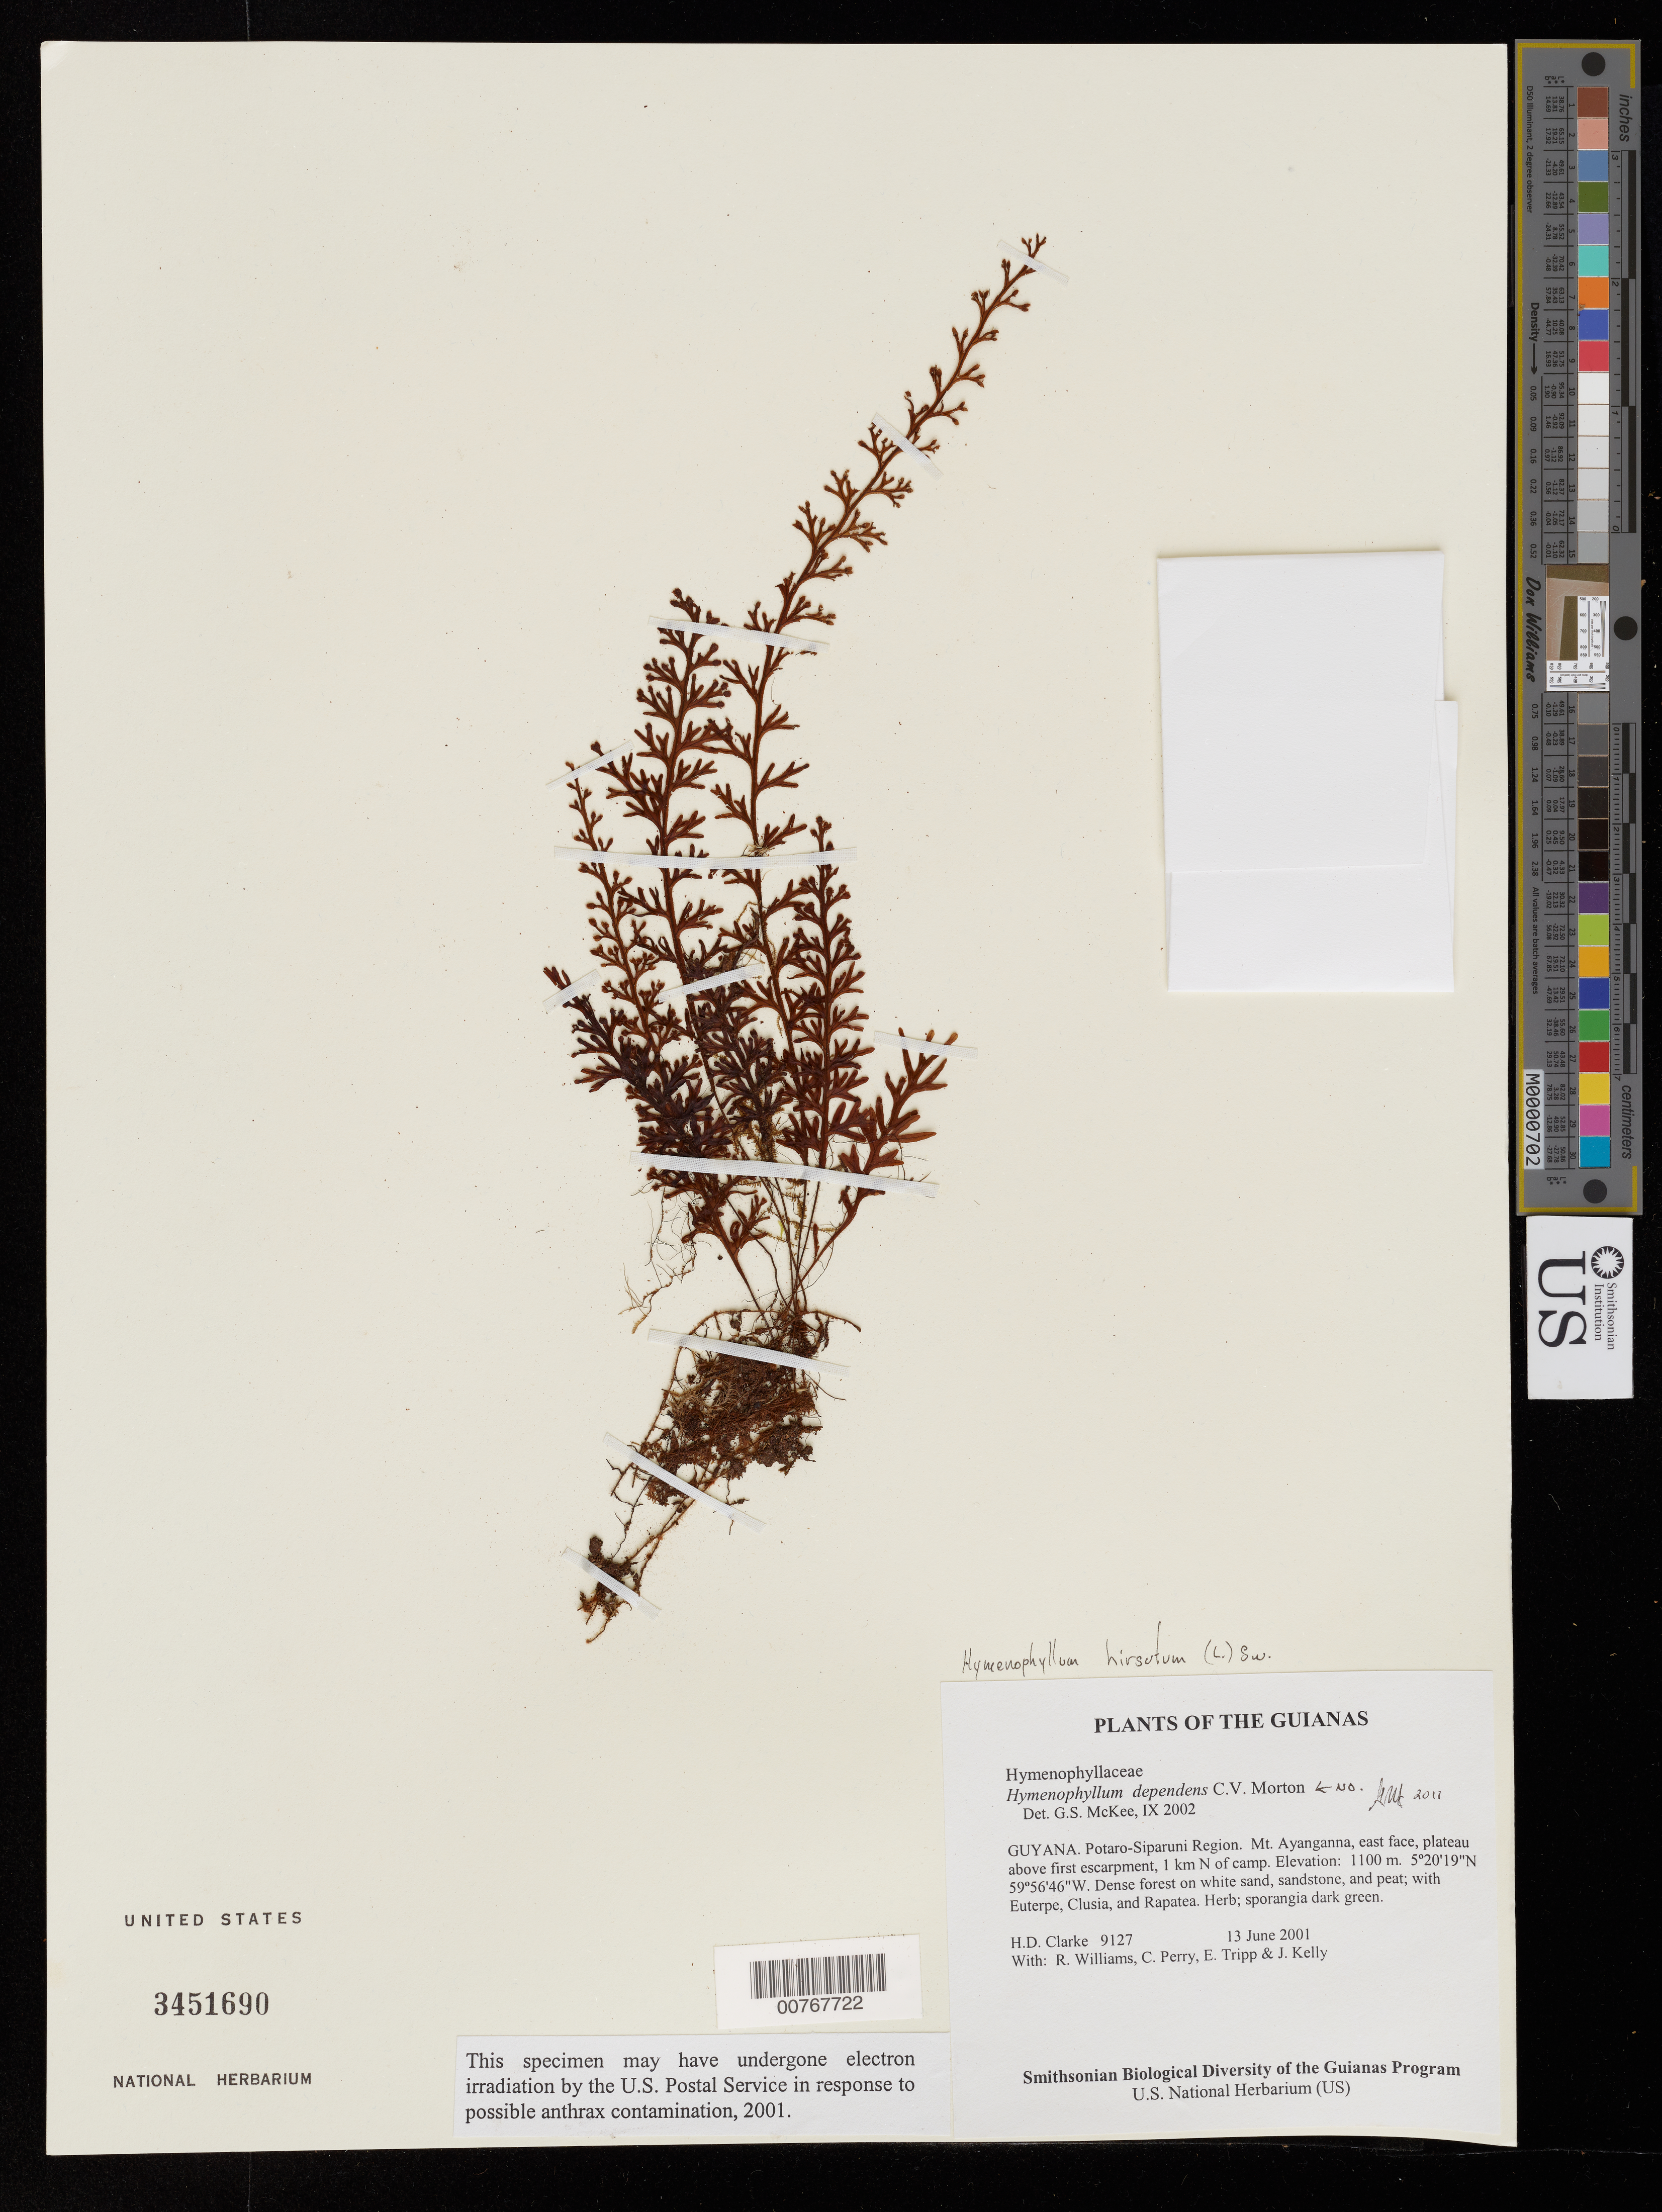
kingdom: Plantae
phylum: Tracheophyta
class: Polypodiopsida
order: Hymenophyllales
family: Hymenophyllaceae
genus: Hymenophyllum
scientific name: Hymenophyllum hirsutum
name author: (L.) Sw.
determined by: McKee, G. S., (US), NMNH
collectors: H. D. Clarke, R. Williams, C. Perry, E. Tripp & J. Kelly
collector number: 9127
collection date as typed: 13 June 2001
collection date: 2001-06-13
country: Guyana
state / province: Potaro-Siparuni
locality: Mt. Ayanganna, east face, plateau above first escarpment, 1 km N of camp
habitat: Dense forest on white sand, sandstone, and peat; with Euterpe, Clusia, and Rapatea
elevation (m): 1100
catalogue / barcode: US 3451690